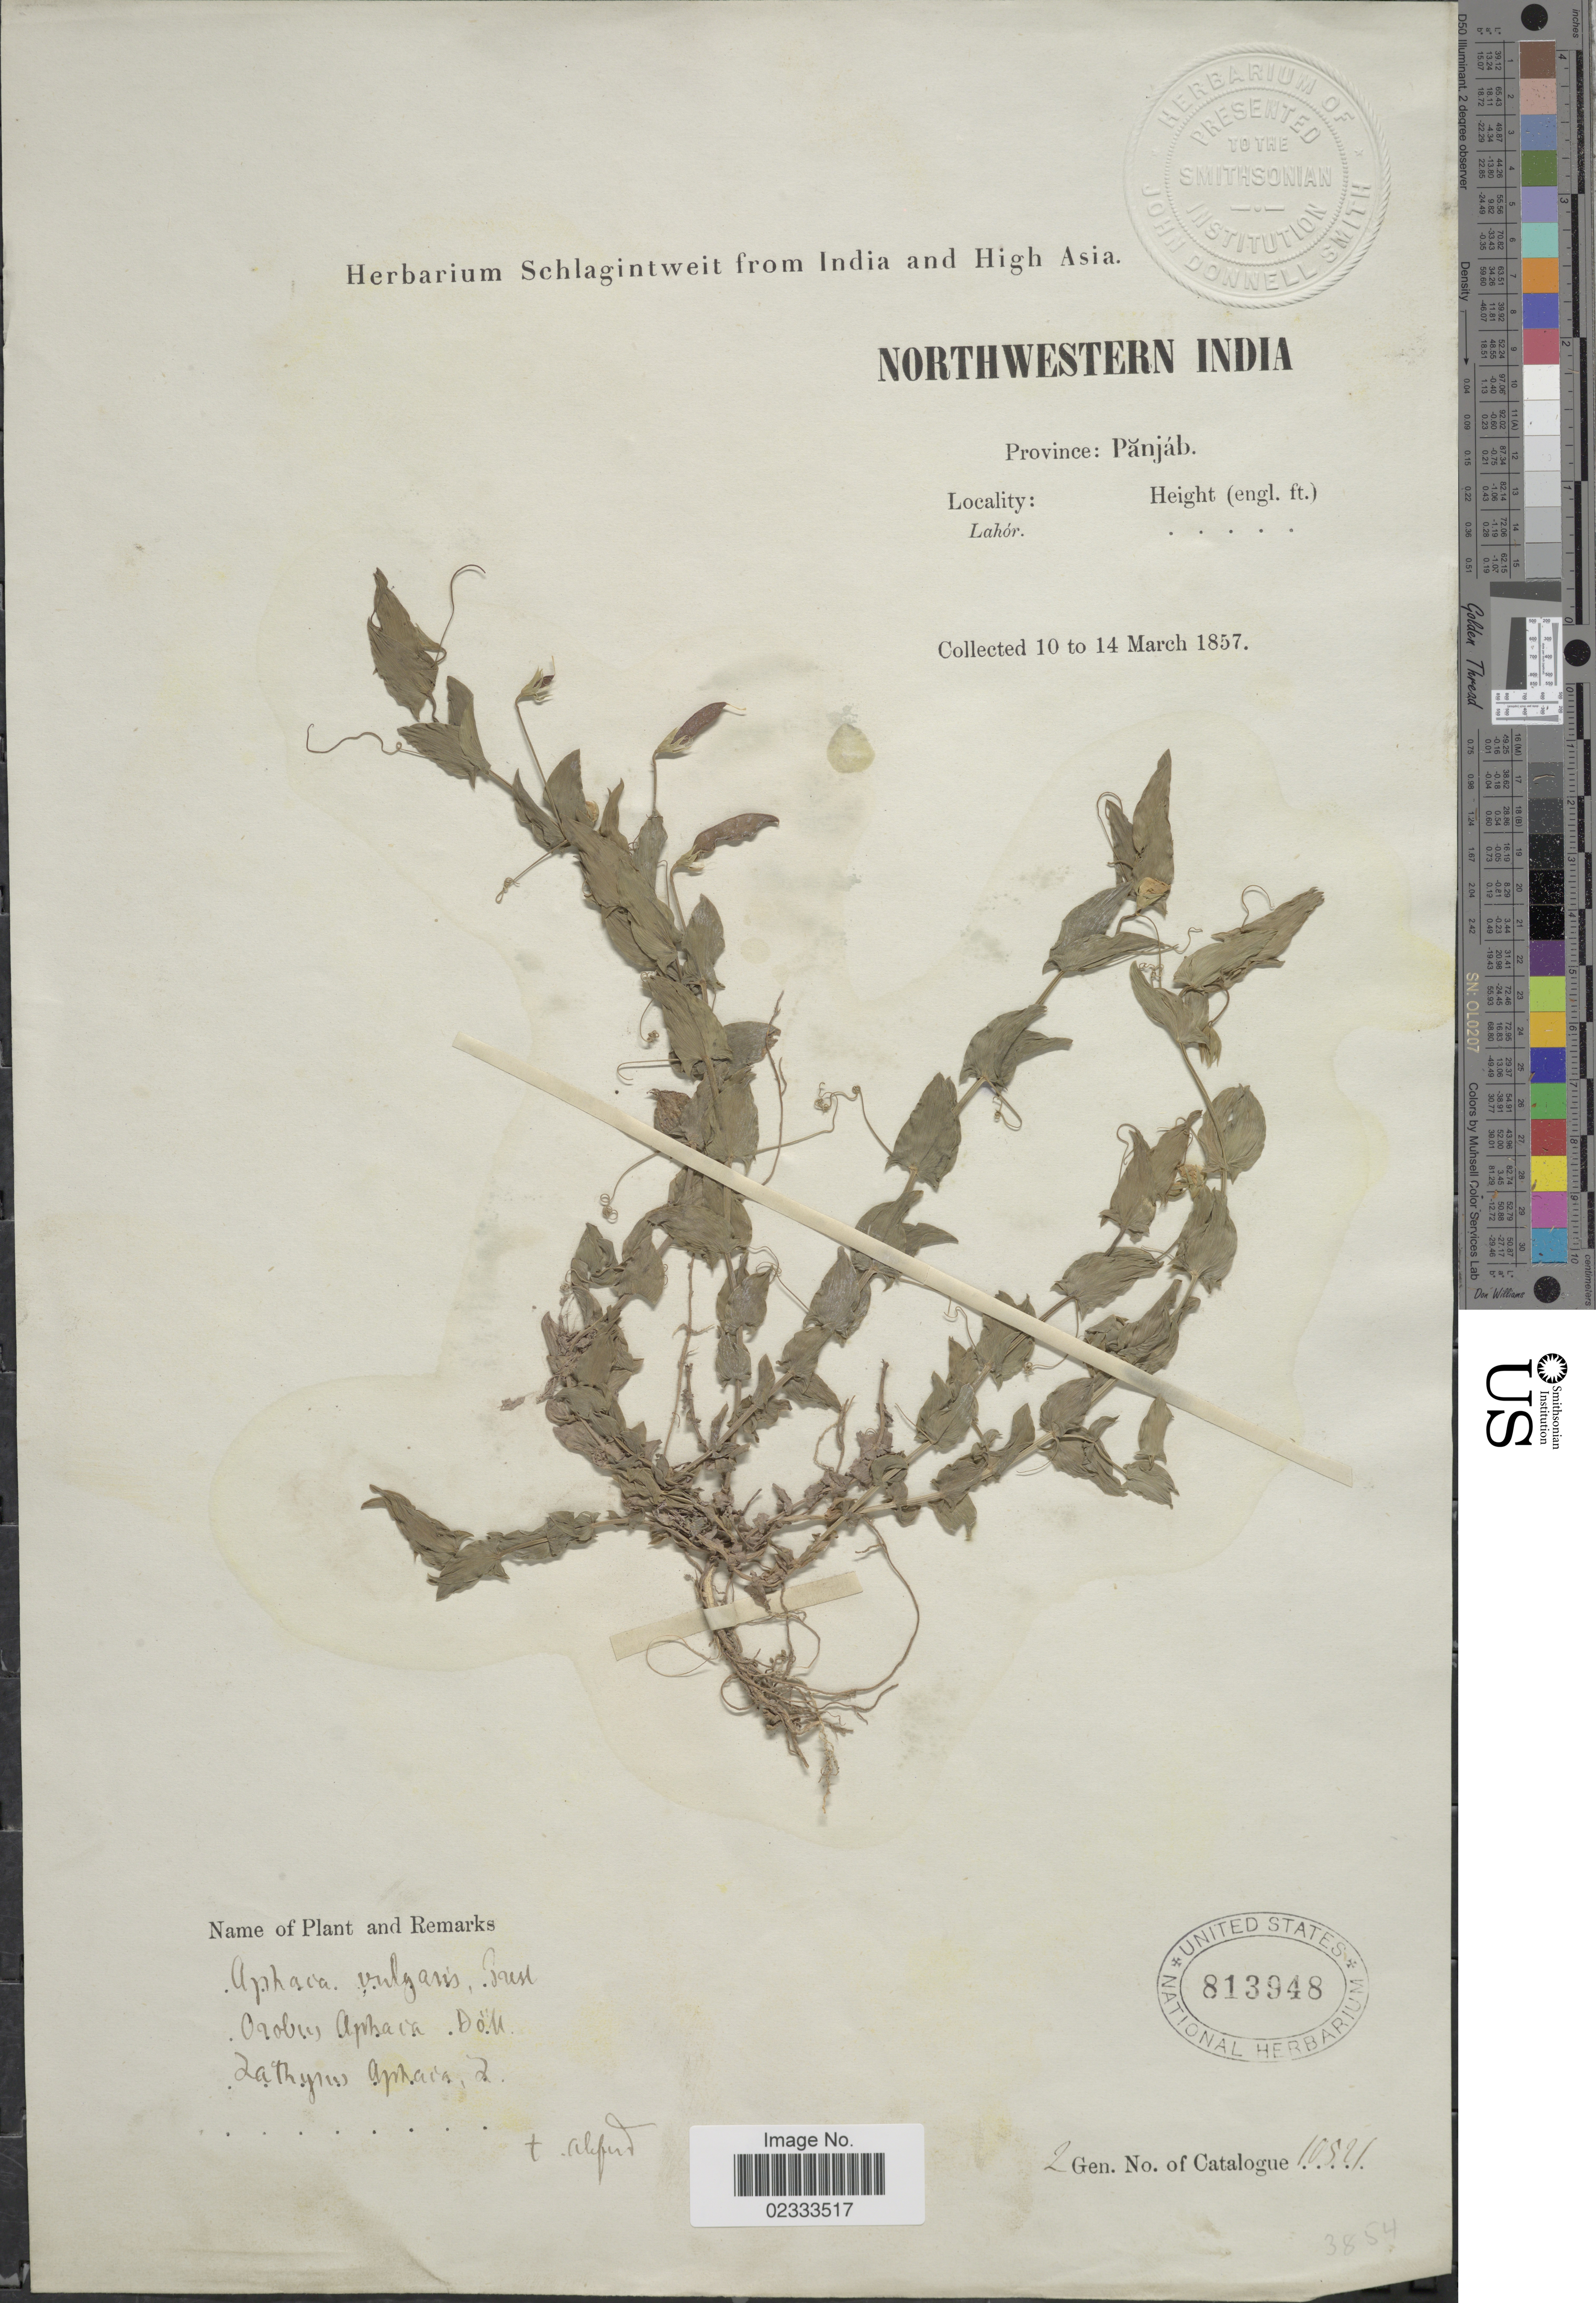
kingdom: Plantae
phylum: Tracheophyta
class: Magnoliopsida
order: Fabales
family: Fabaceae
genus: Lathyrus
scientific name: Lathyrus aphaca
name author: L.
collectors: ex herb. Schlagintweit from India and High Asia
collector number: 10521*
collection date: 1857-03-10/1857-03-14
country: India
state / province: Punjab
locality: Northwestern India, Province: Panjab, Lahor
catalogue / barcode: US 813948